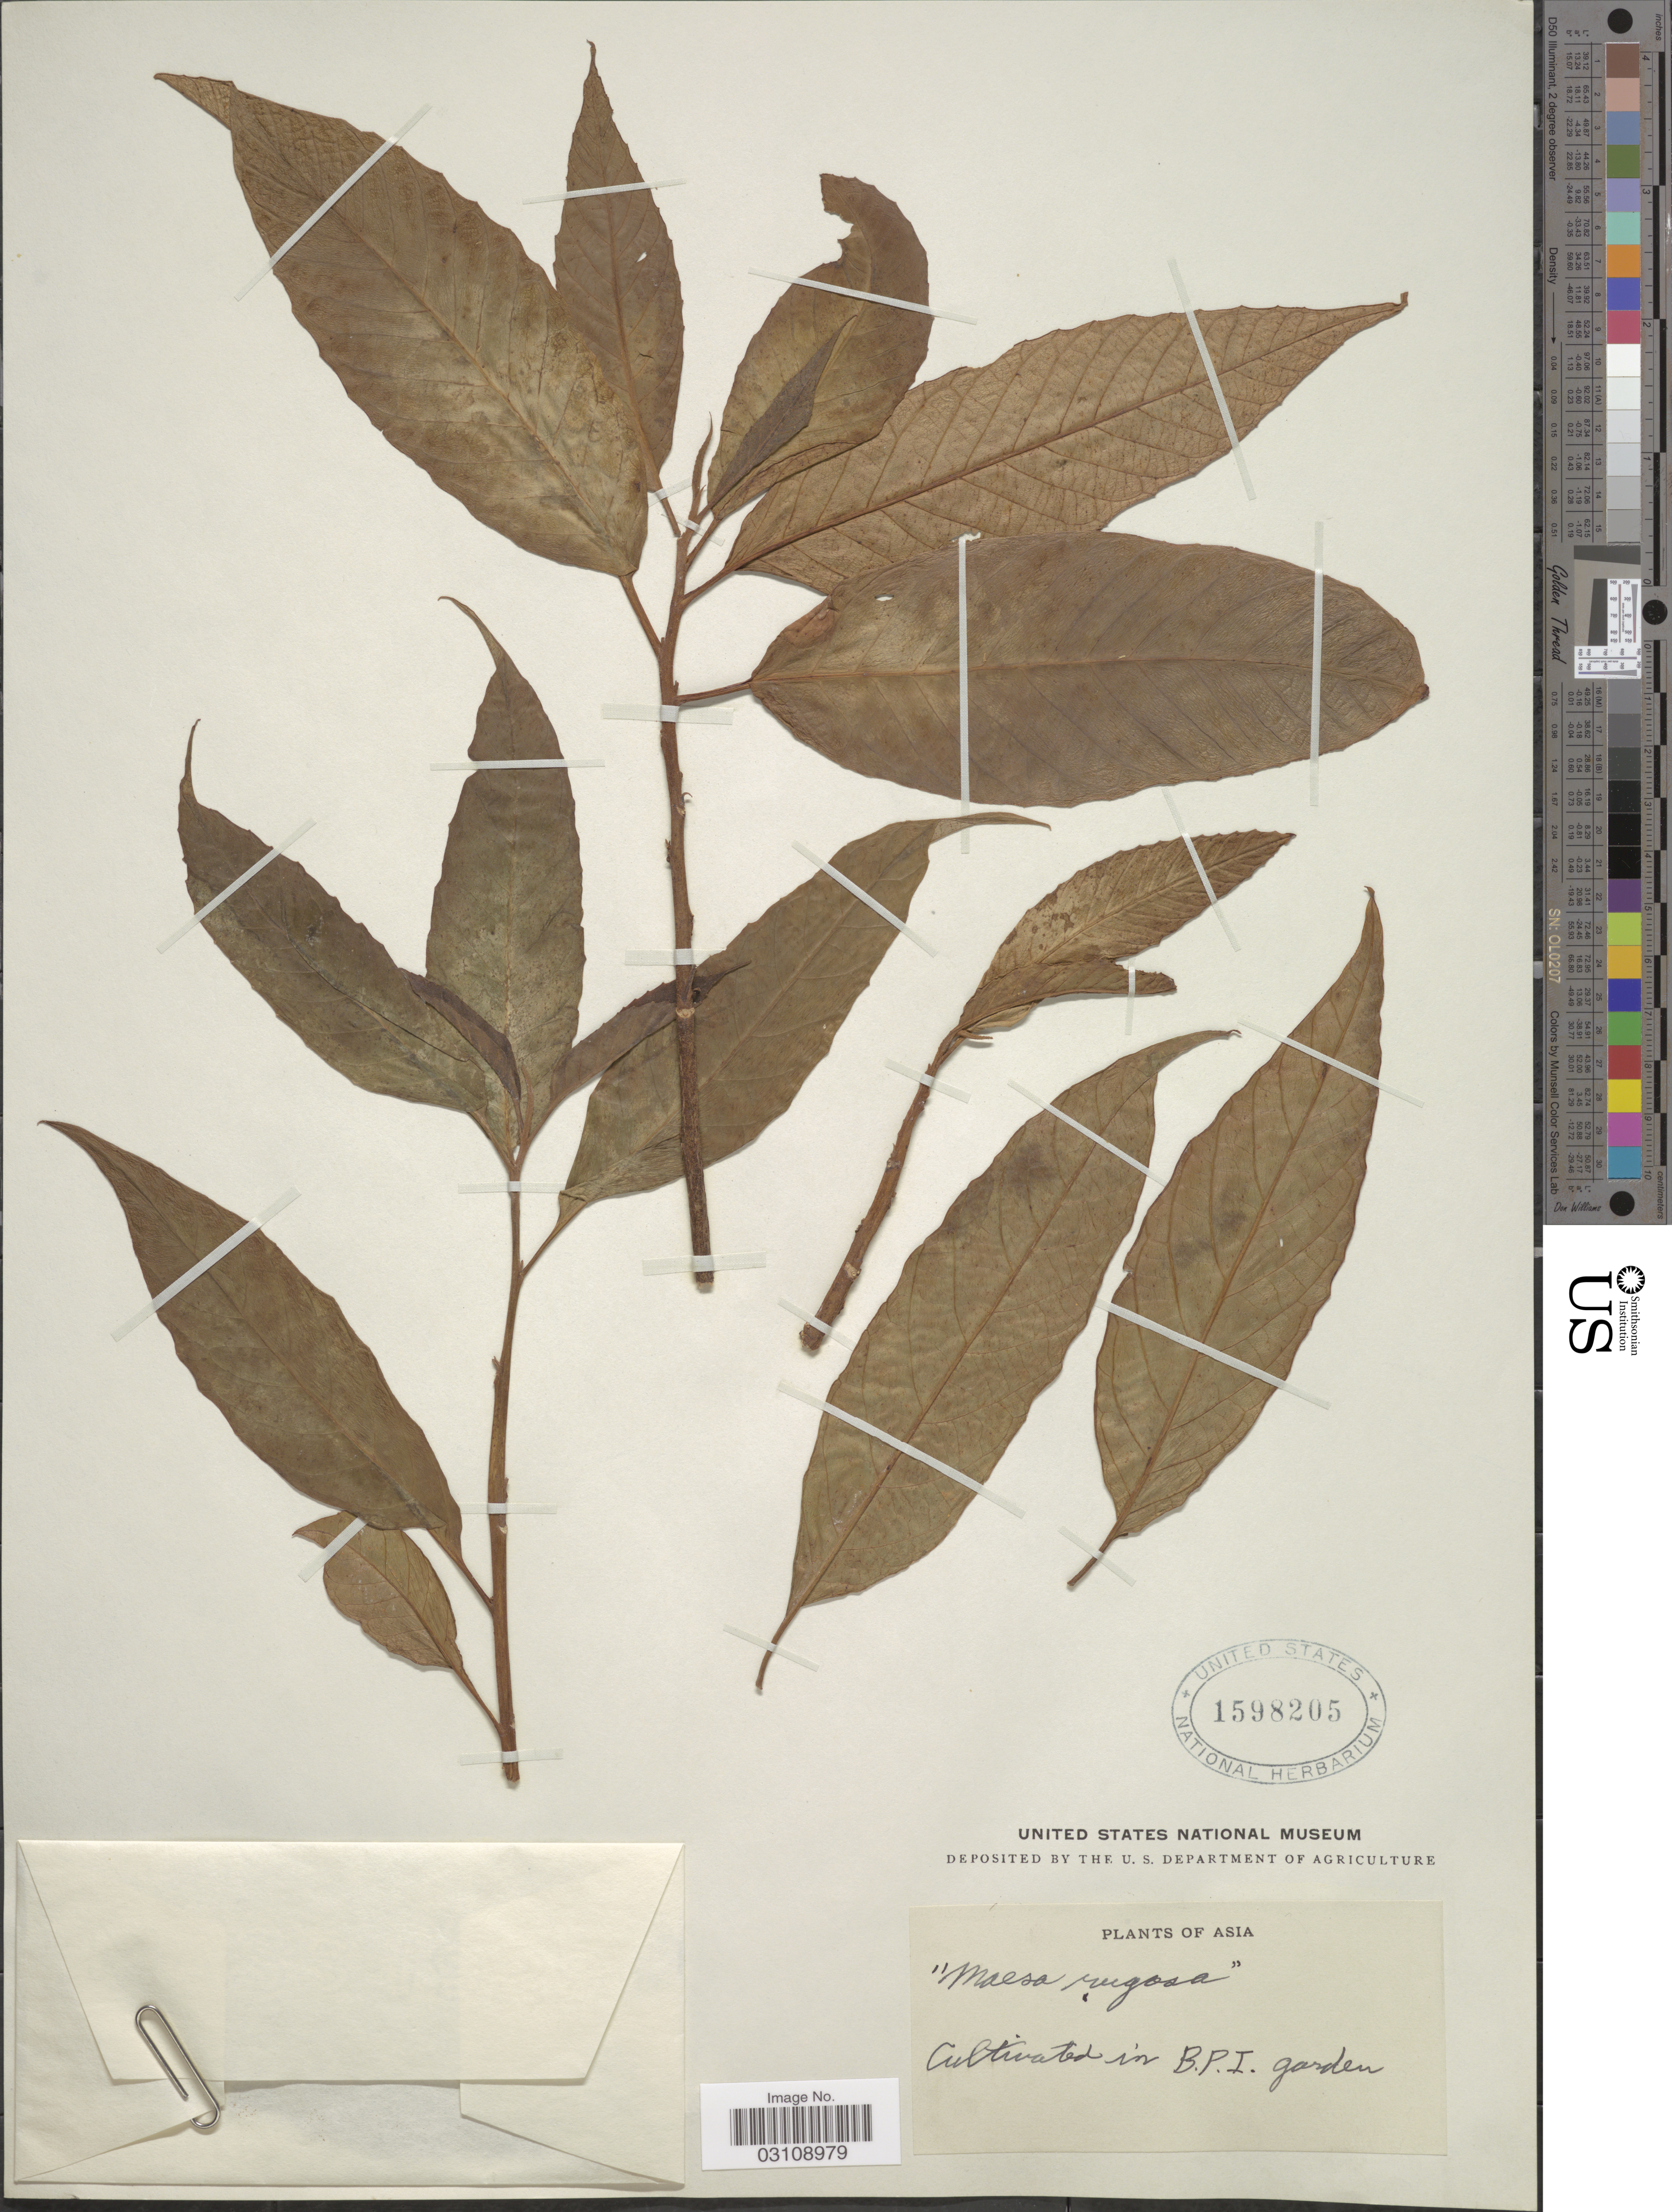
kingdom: Plantae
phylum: Tracheophyta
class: Magnoliopsida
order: Ericales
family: Primulaceae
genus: Maesa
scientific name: Maesa rugosa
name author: C.B. Clarke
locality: Asia. In B. P. I. garden.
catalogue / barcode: US 1598205